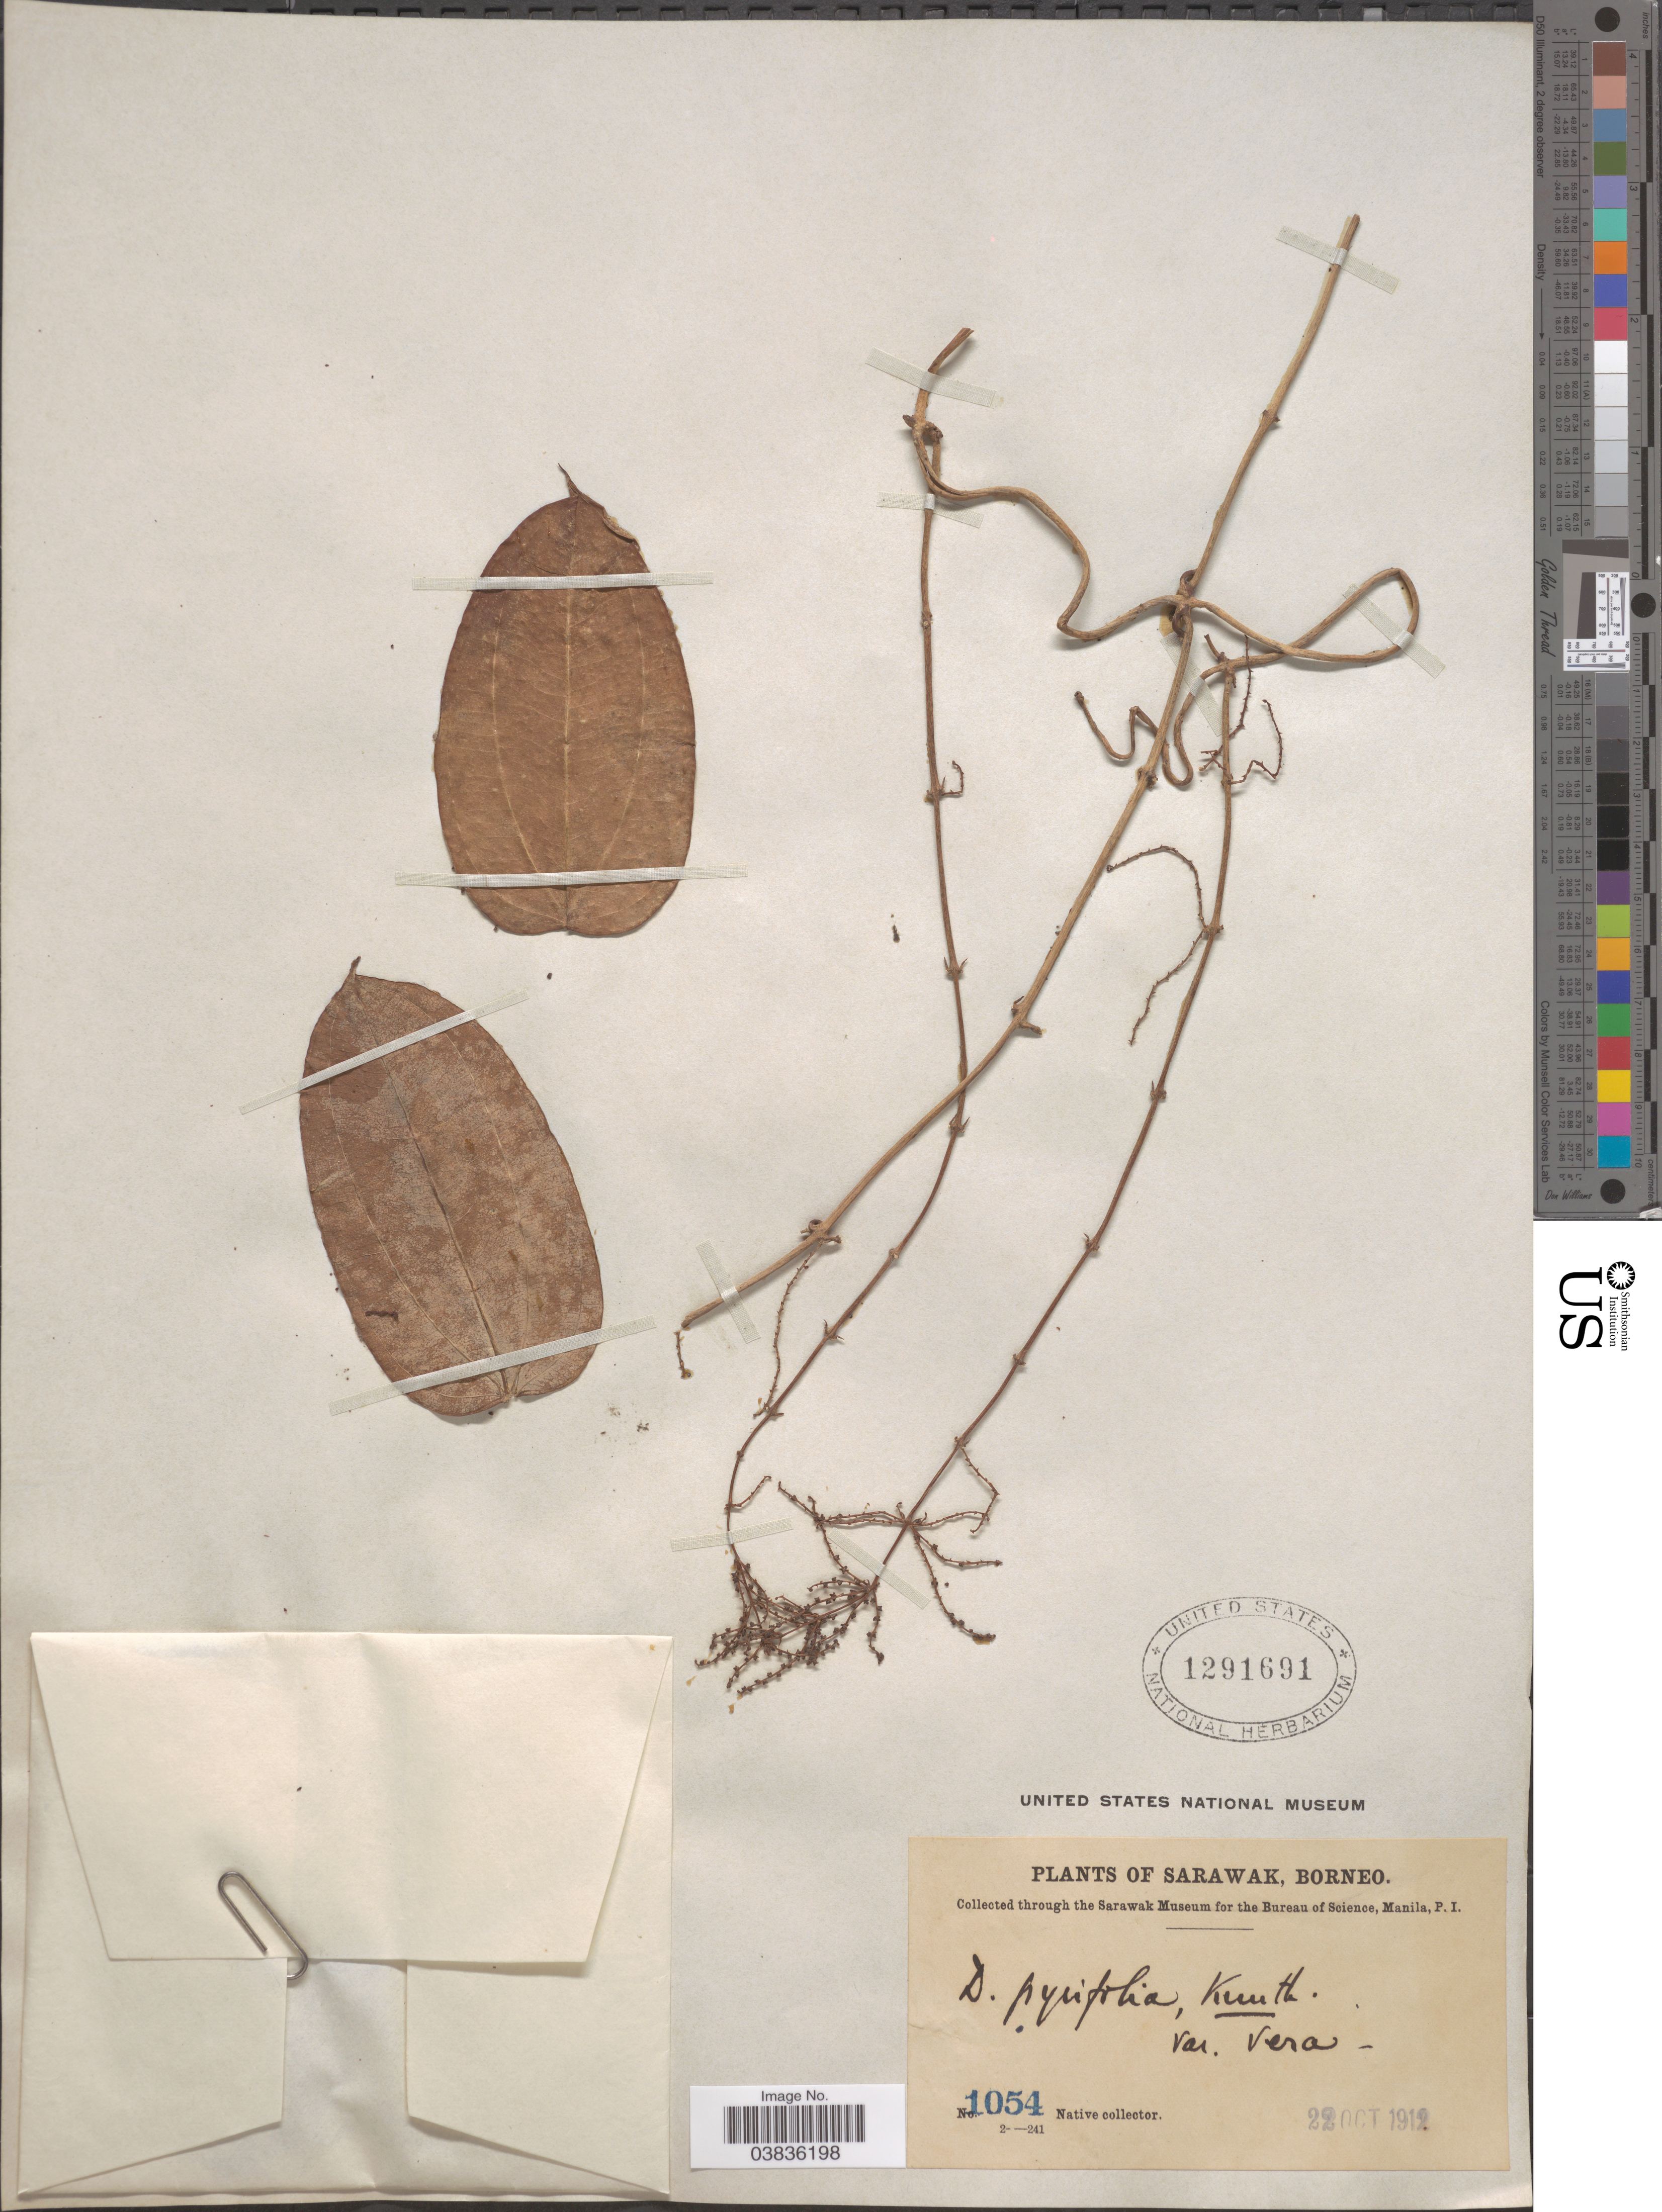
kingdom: Plantae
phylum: Tracheophyta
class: Liliopsida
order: Dioscoreales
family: Dioscoreaceae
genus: Dioscorea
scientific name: Dioscorea pyrifolia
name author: Kunth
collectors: Native collector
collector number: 1054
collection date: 1912-10-22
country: Malaysia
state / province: Sarawak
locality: Borneo.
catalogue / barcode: US 1291691